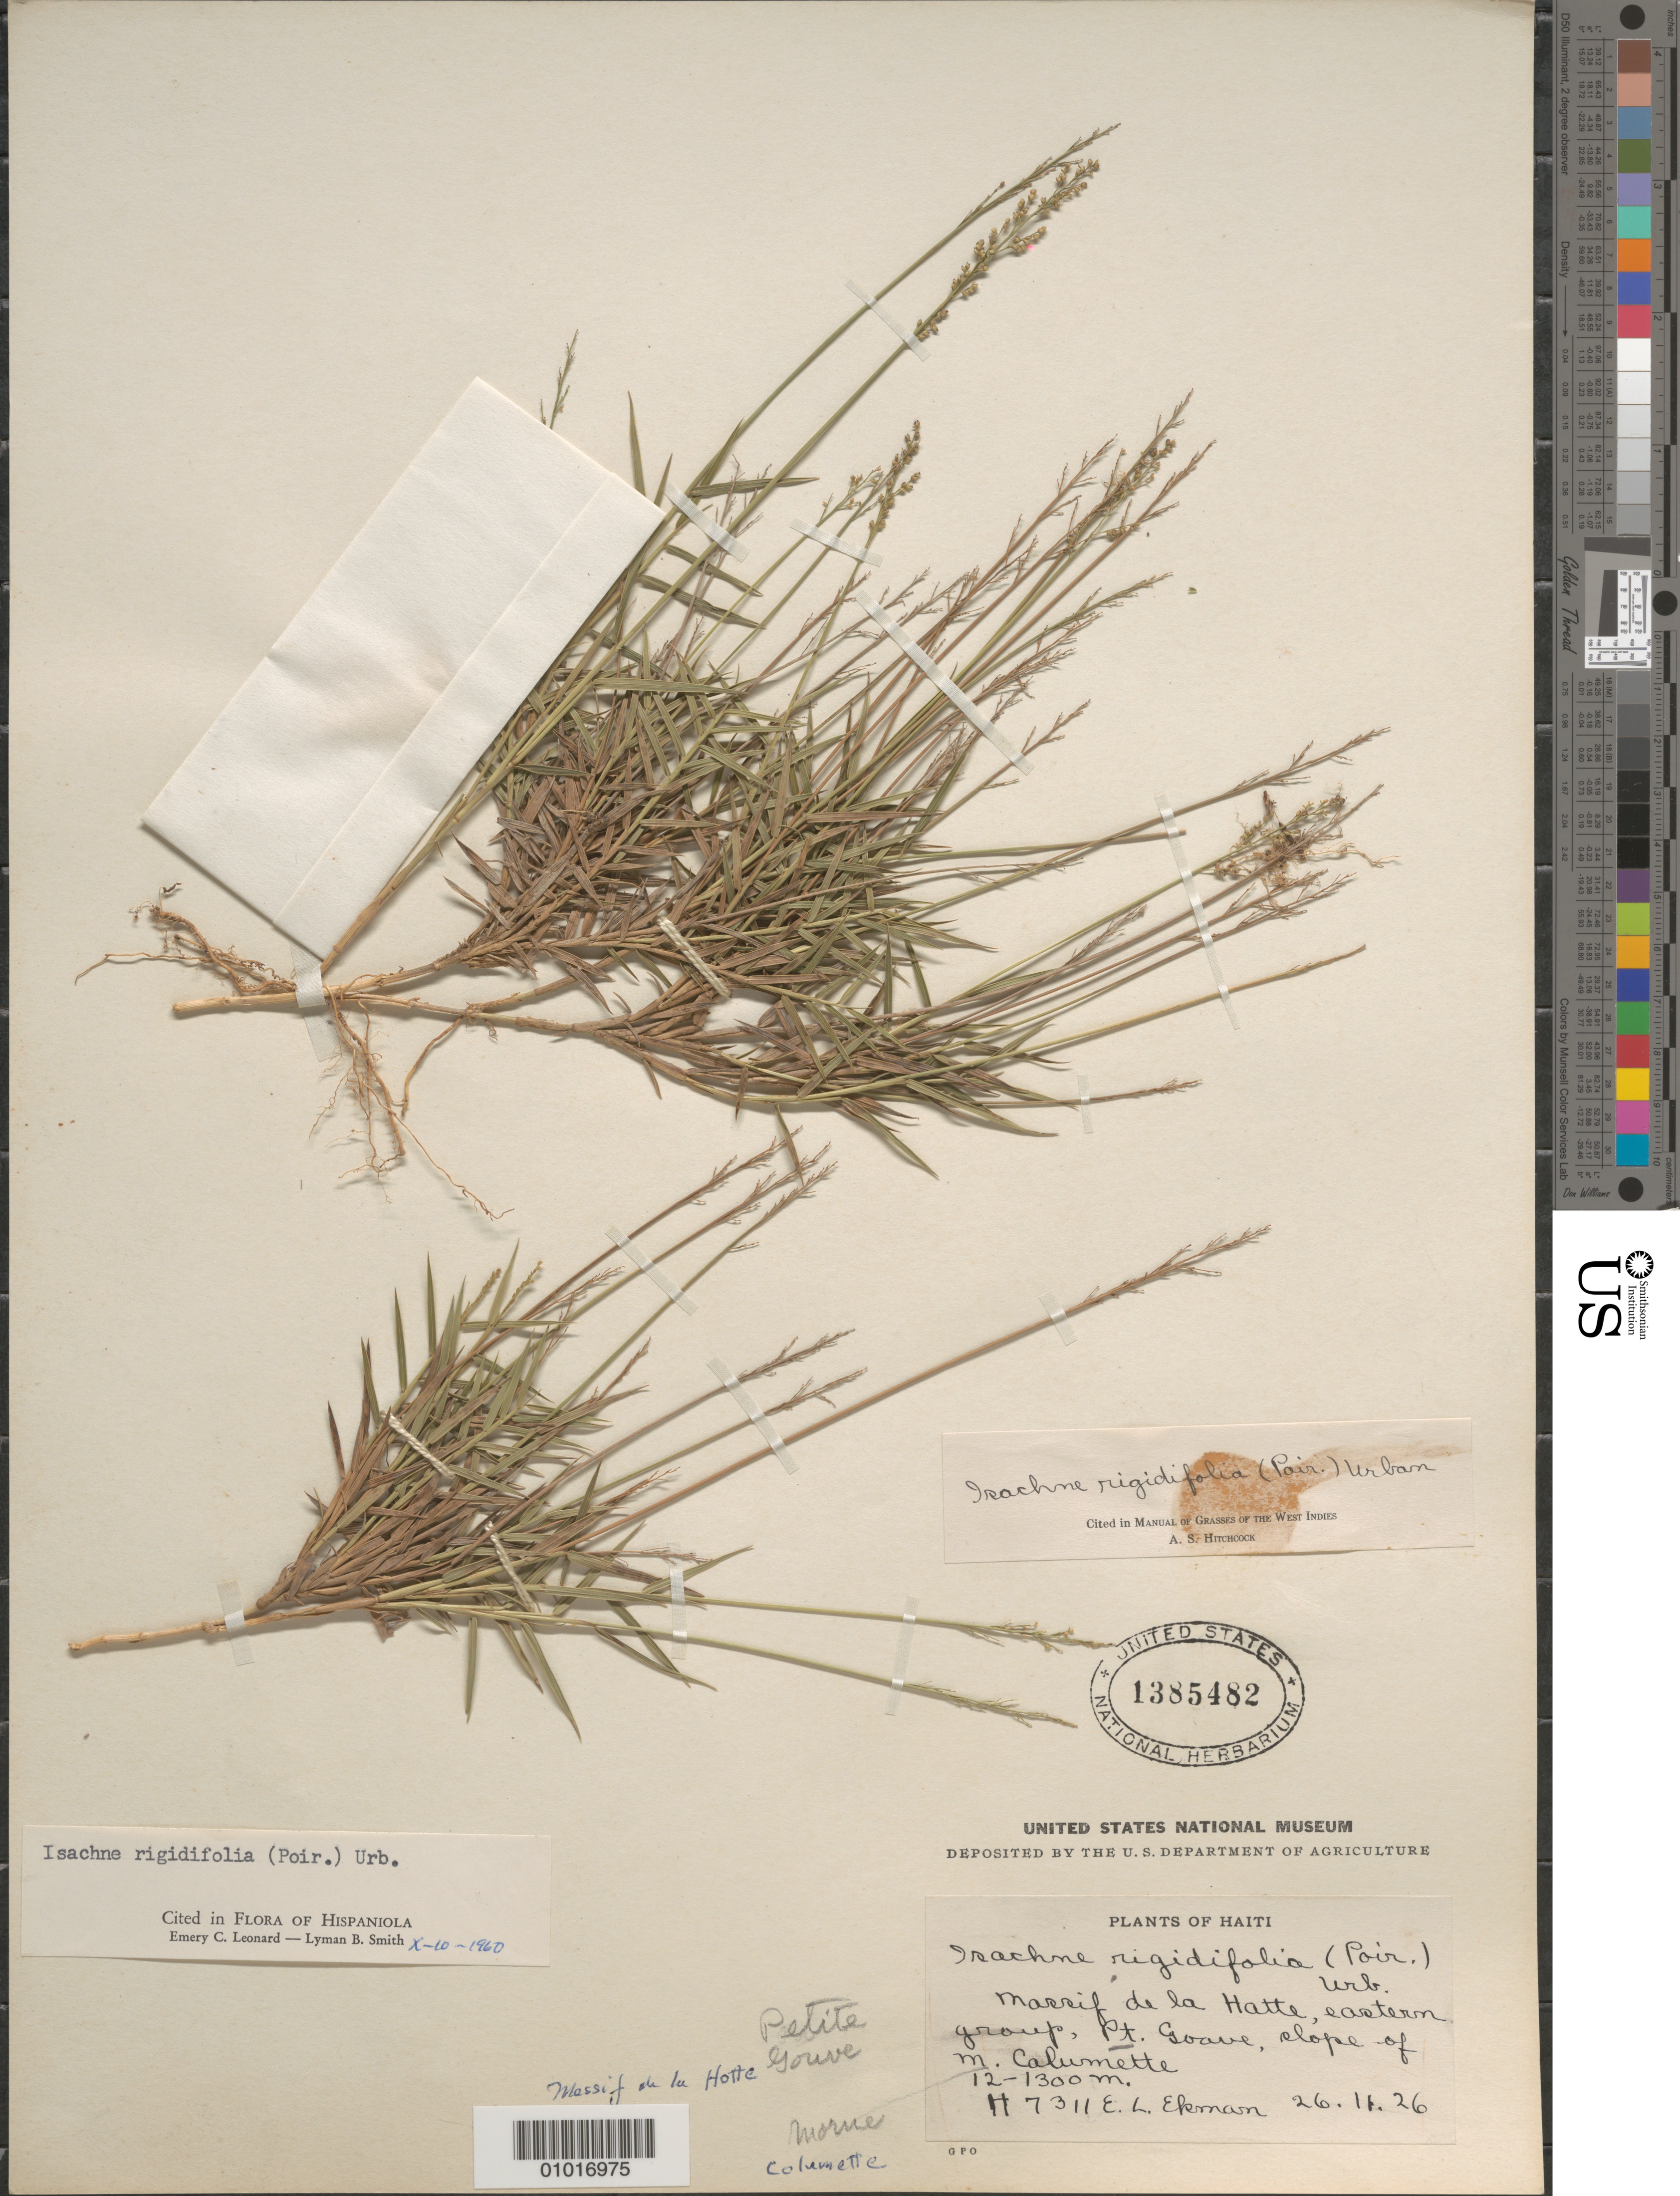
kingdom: Plantae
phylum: Tracheophyta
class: Liliopsida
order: Poales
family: Poaceae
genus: Isachne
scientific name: Isachne rigidifolia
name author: (Poir.) Urb.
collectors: E. L. Ekman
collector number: H 7311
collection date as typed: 26 Nov 1926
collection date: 1926-11-26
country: Haiti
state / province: Sud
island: Hispaniola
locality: Massif de la Hotte, eastern group, petit groave, slope of Morne Columette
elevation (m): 1200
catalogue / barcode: US 1385482